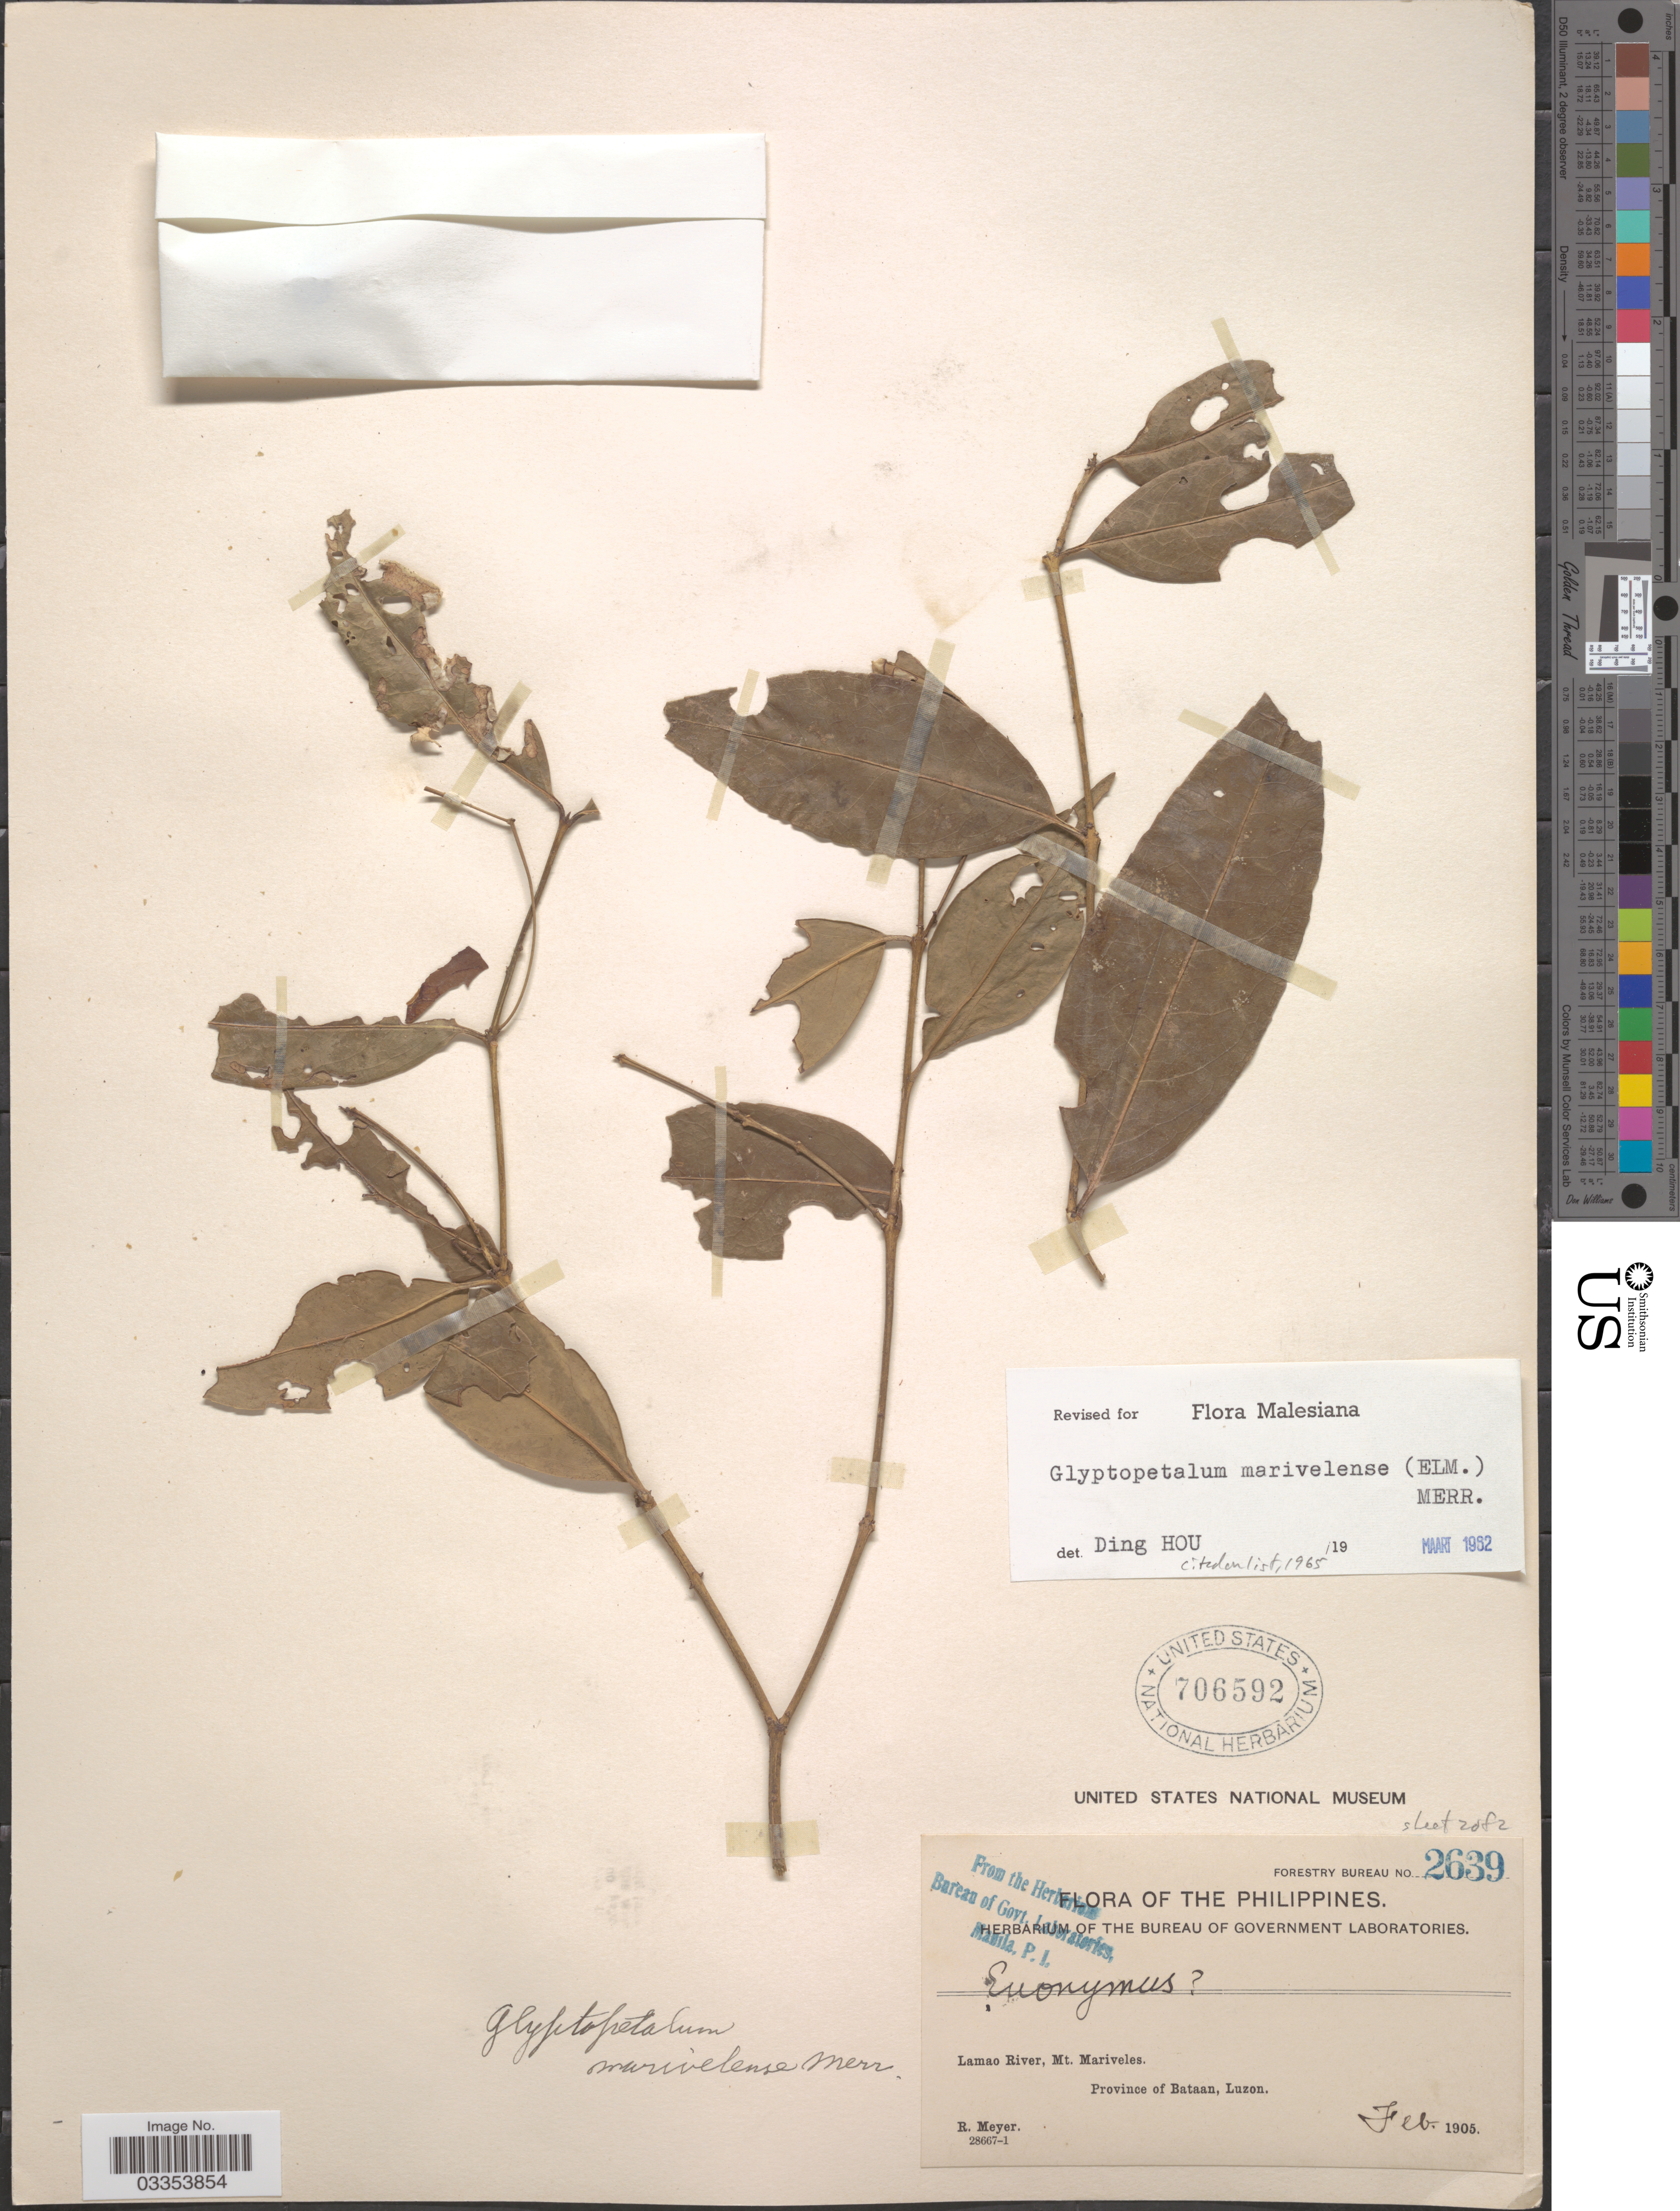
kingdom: Plantae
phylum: Tracheophyta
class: Magnoliopsida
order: Celastrales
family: Celastraceae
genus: Glyptopetalum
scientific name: Glyptopetalum marivelense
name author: Merr.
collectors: R. Meyer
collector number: Forestry Bureau 2639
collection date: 1905-02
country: Philippines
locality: Lamao River, Mt. Mariveles. Province of Bataan, Luzon.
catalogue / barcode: US 706592